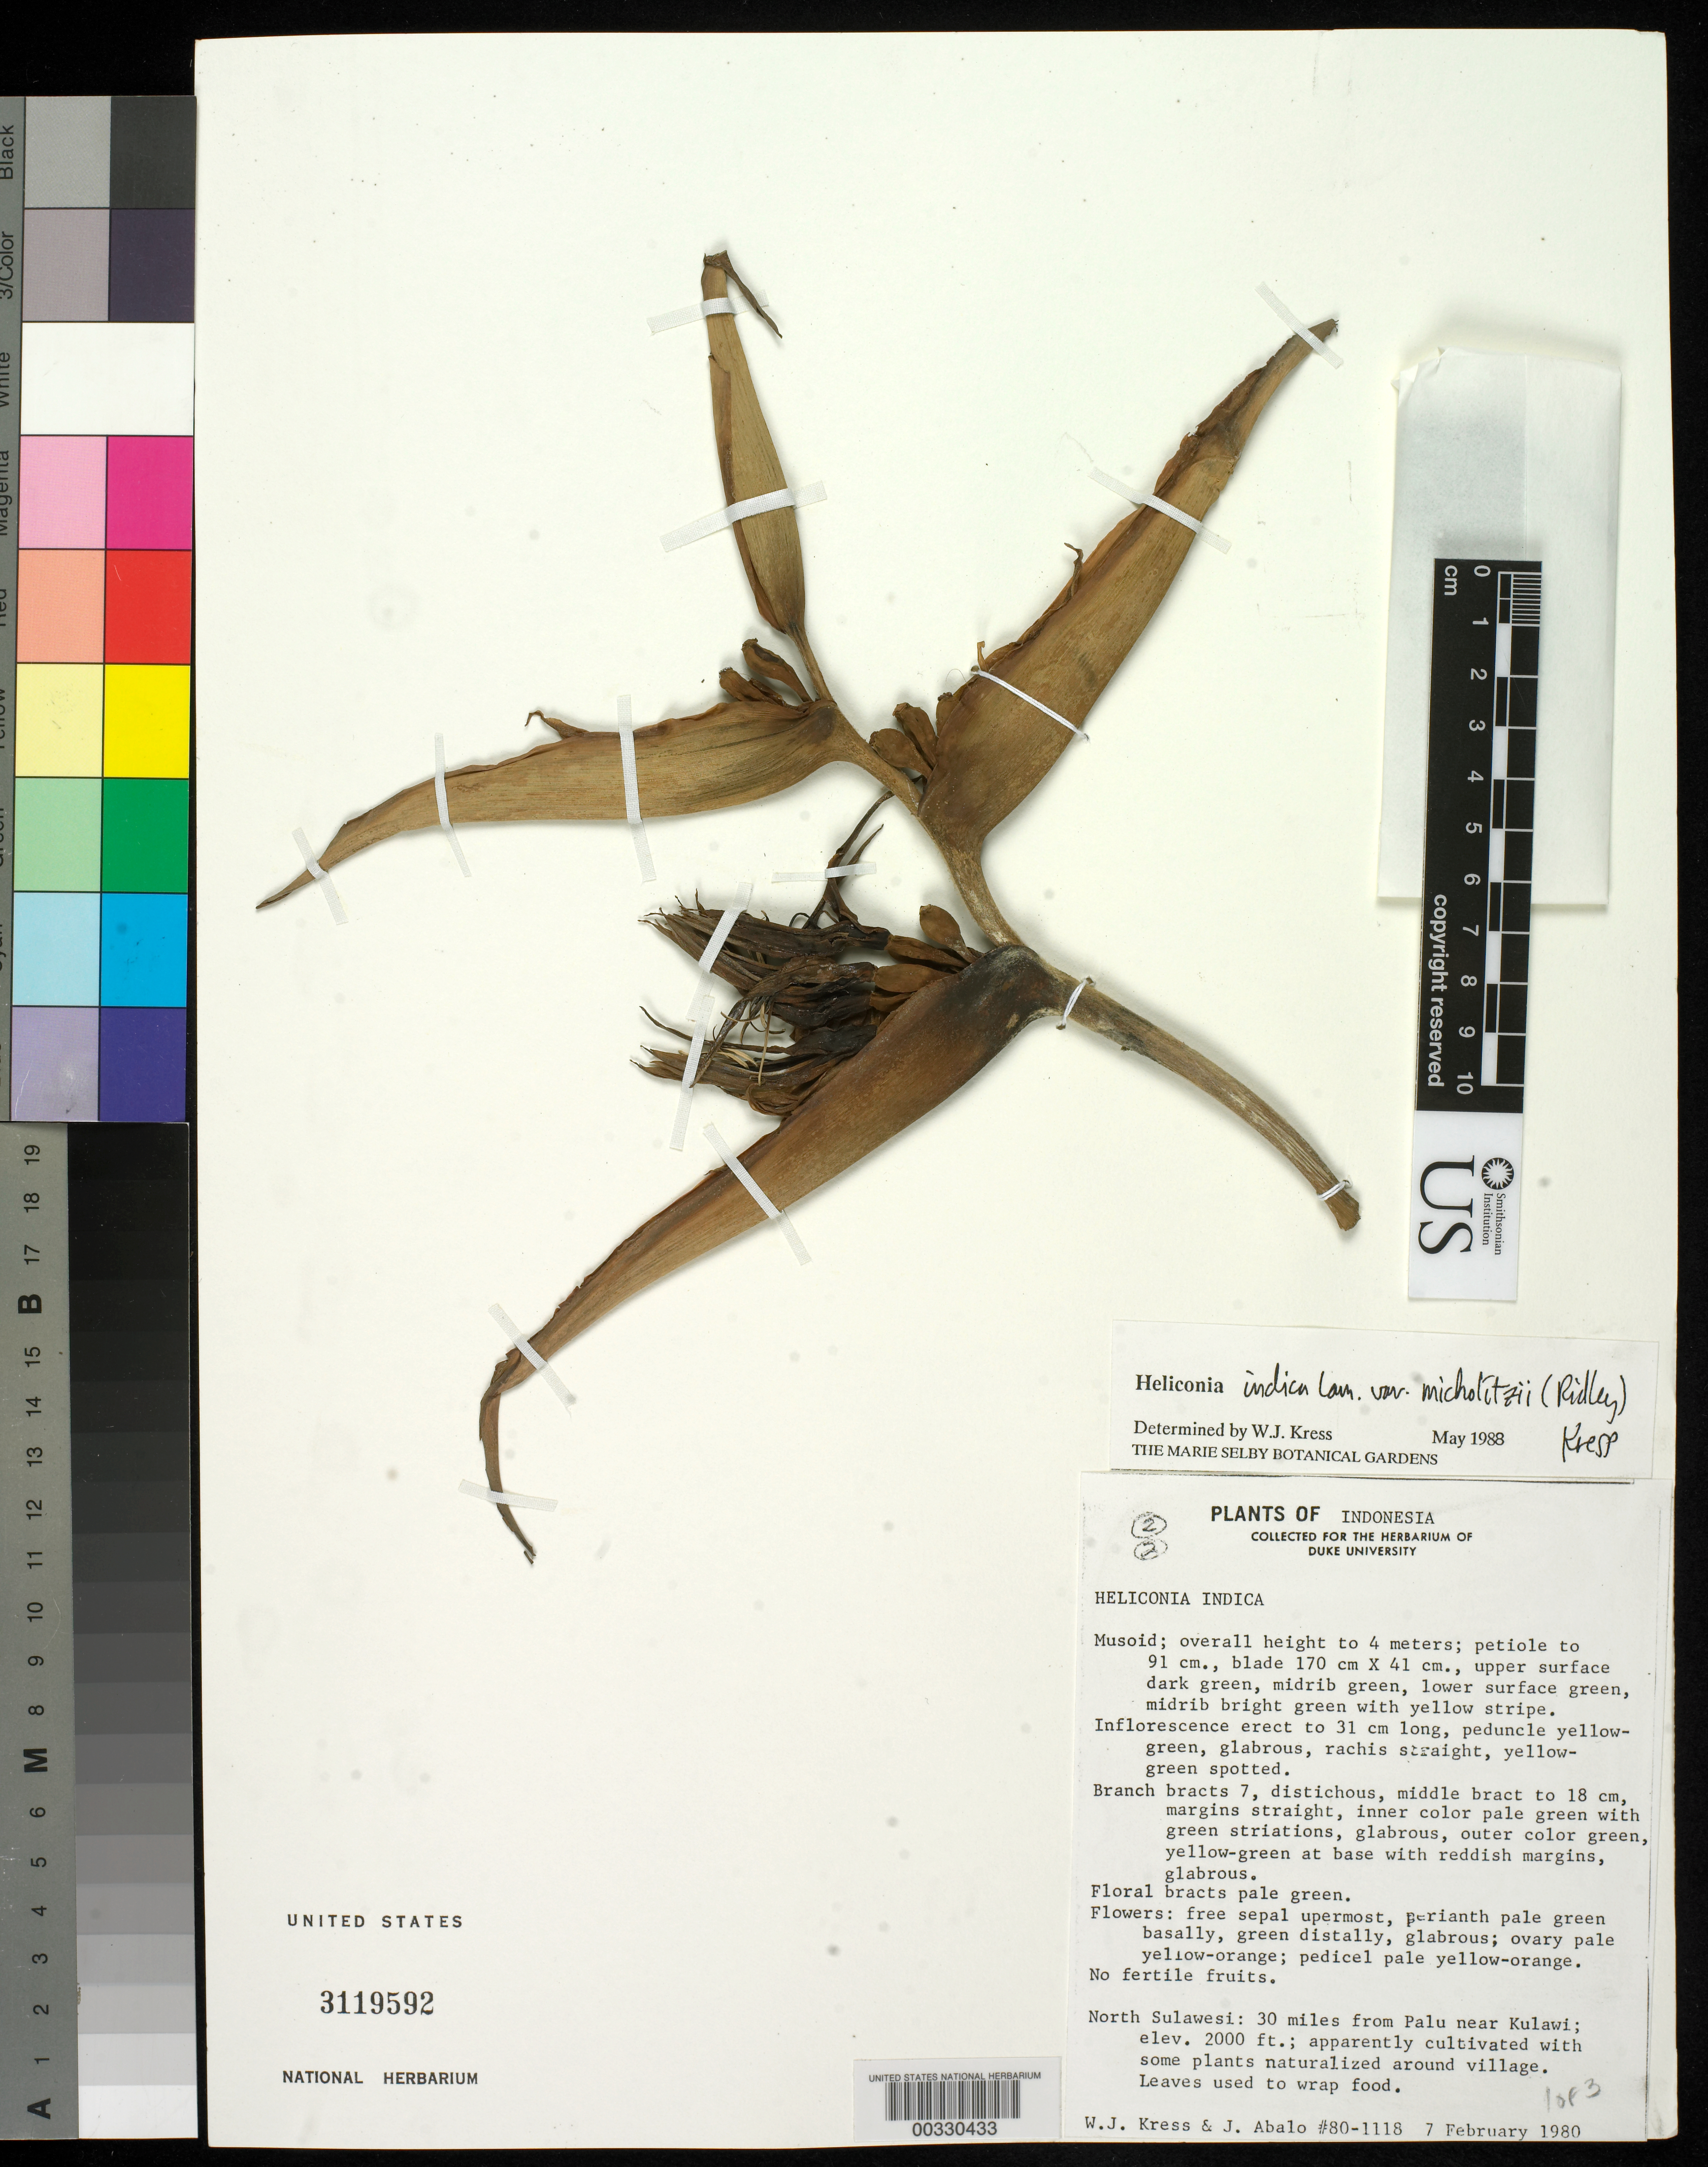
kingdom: Plantae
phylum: Tracheophyta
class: Liliopsida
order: Zingiberales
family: Heliconiaceae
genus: Heliconia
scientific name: Heliconia indica var. micholitzii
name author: (Ridl.) W.J. Kress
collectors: W. J. Kress & J. E. Abalo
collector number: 80-1118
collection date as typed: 07 Feb 1980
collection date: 1980-02-07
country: Indonesia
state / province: Sulawesi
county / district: Sulawesi Utara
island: Sulawesi [Celebes]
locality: North Sulawesi: 30 miles from Palu near Kulawi.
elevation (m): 610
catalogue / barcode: US 3119592